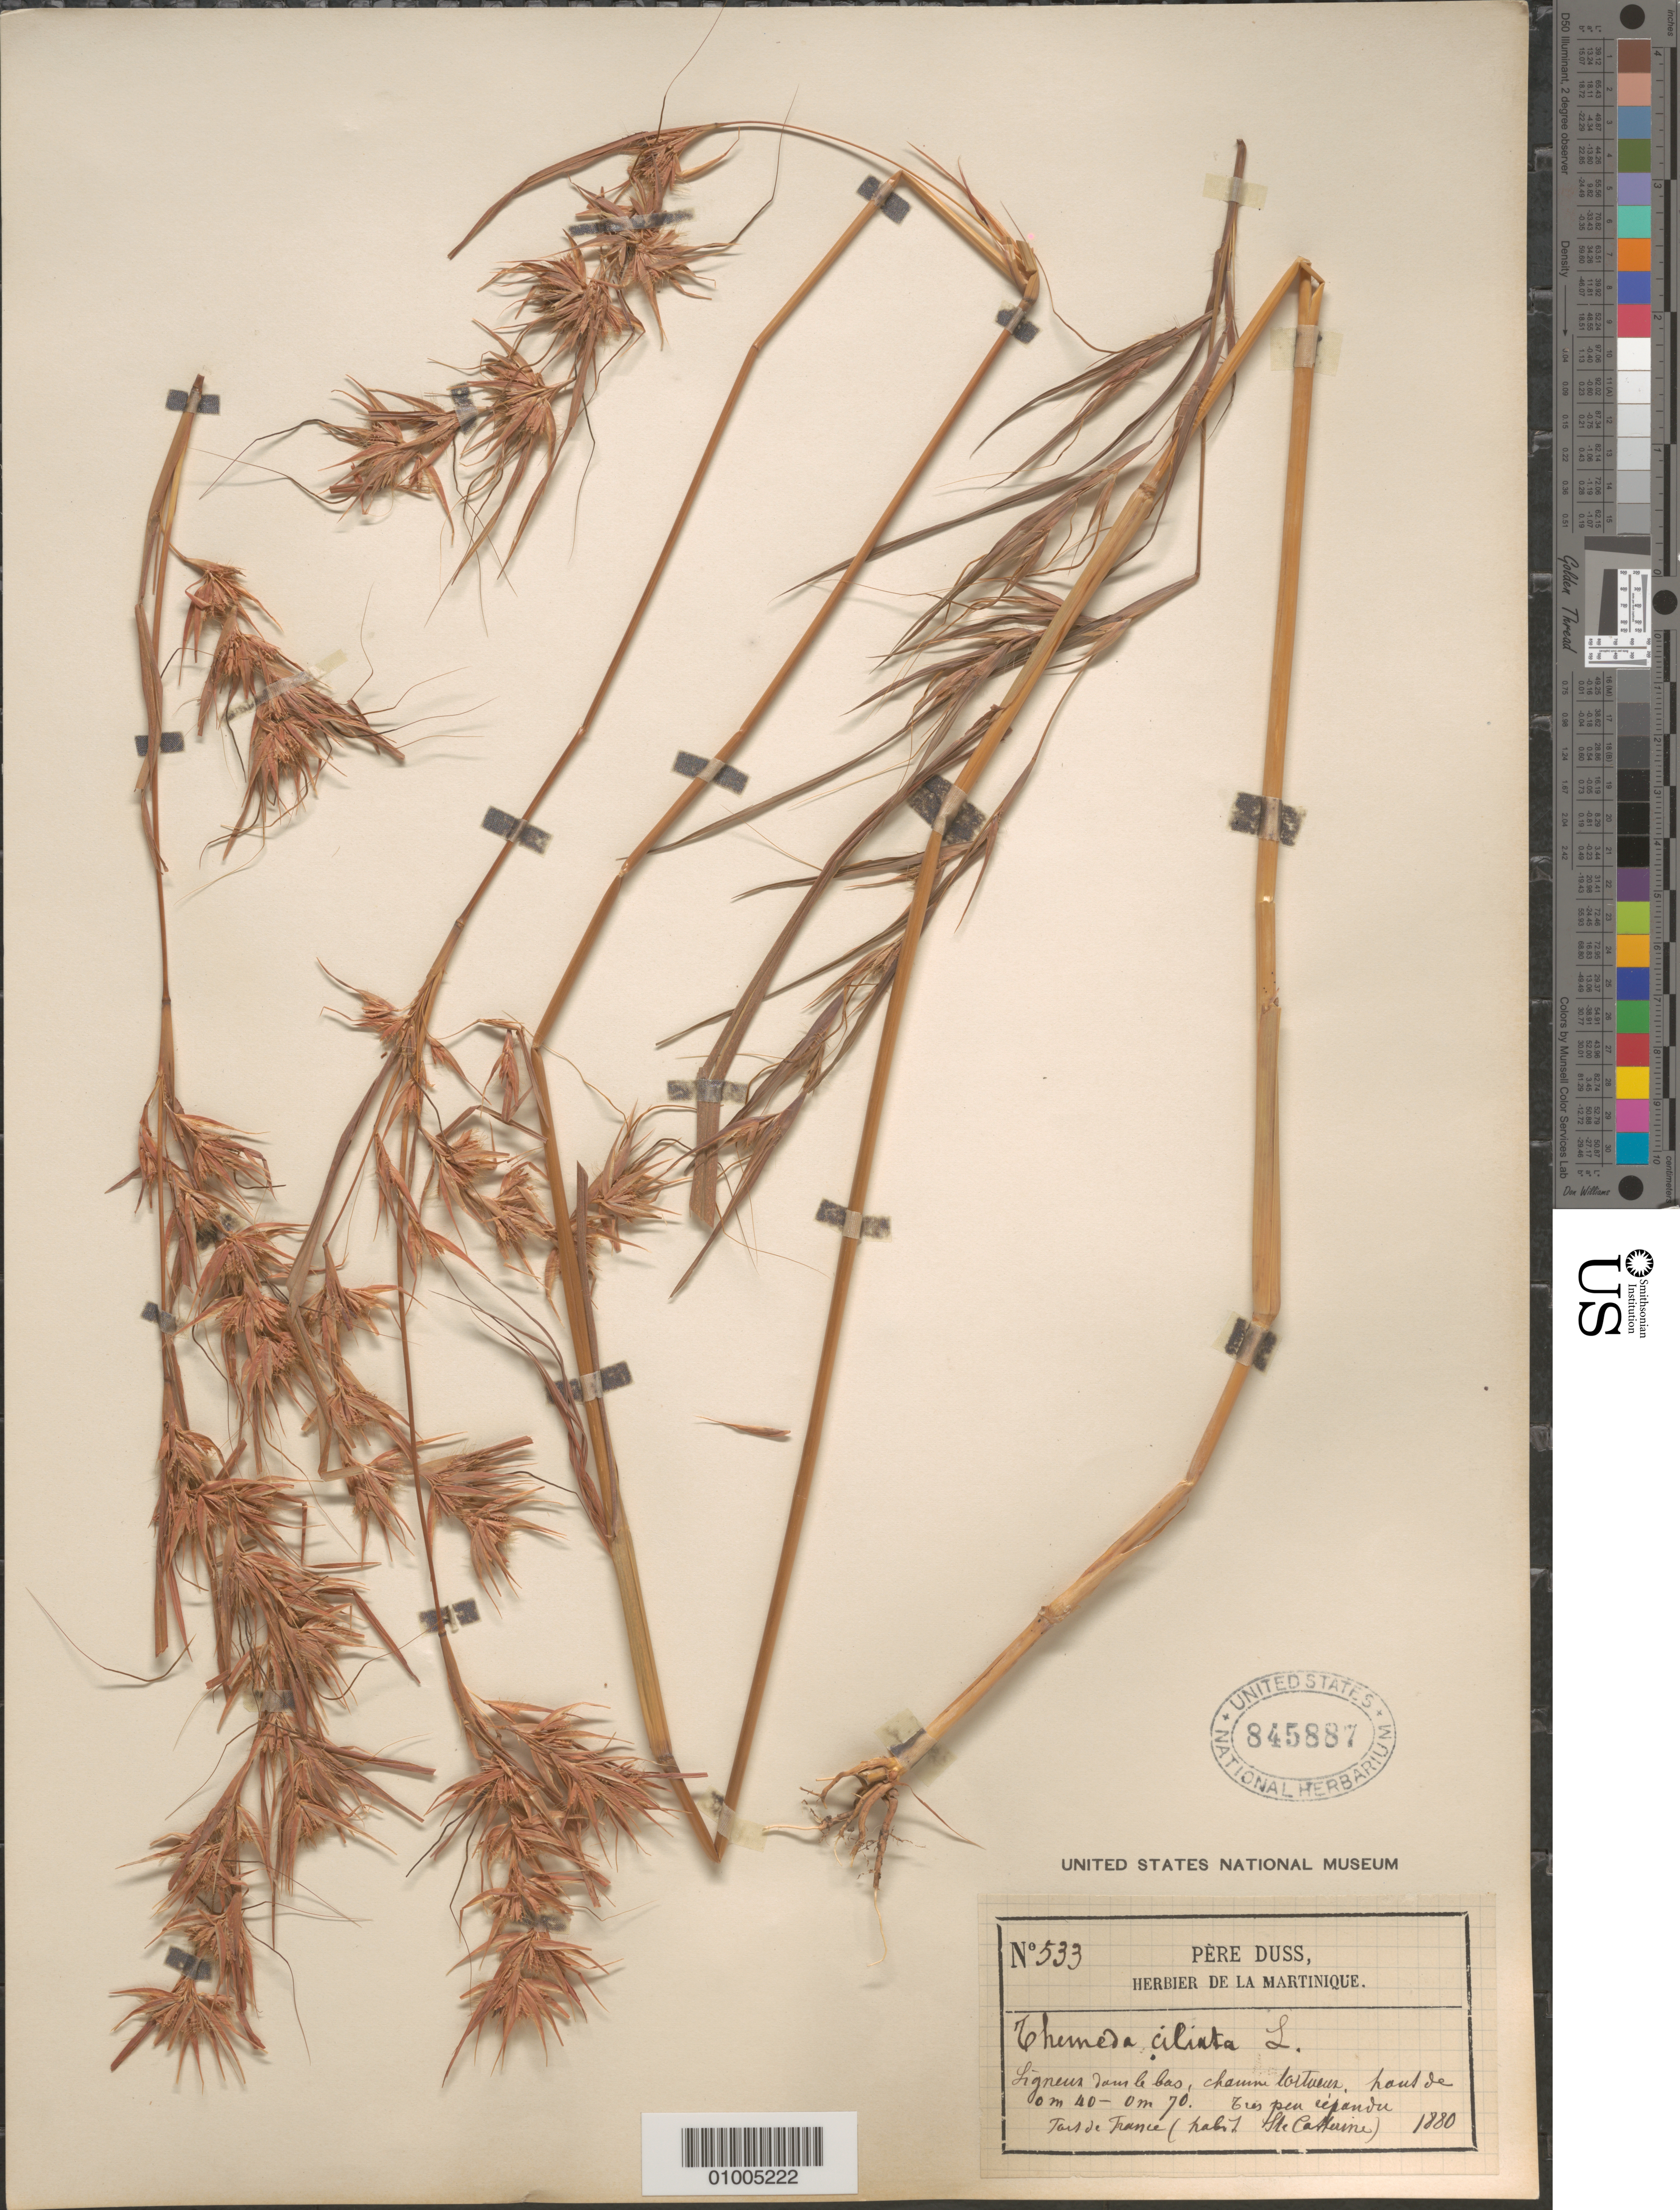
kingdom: Plantae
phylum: Tracheophyta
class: Liliopsida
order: Poales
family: Poaceae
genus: Themeda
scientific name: Themeda quadrivalvis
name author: (L.) Kuntze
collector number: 533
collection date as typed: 1880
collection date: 1880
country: Martinique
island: Martinique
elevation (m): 40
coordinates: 0 N, 0 E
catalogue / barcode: US 845887